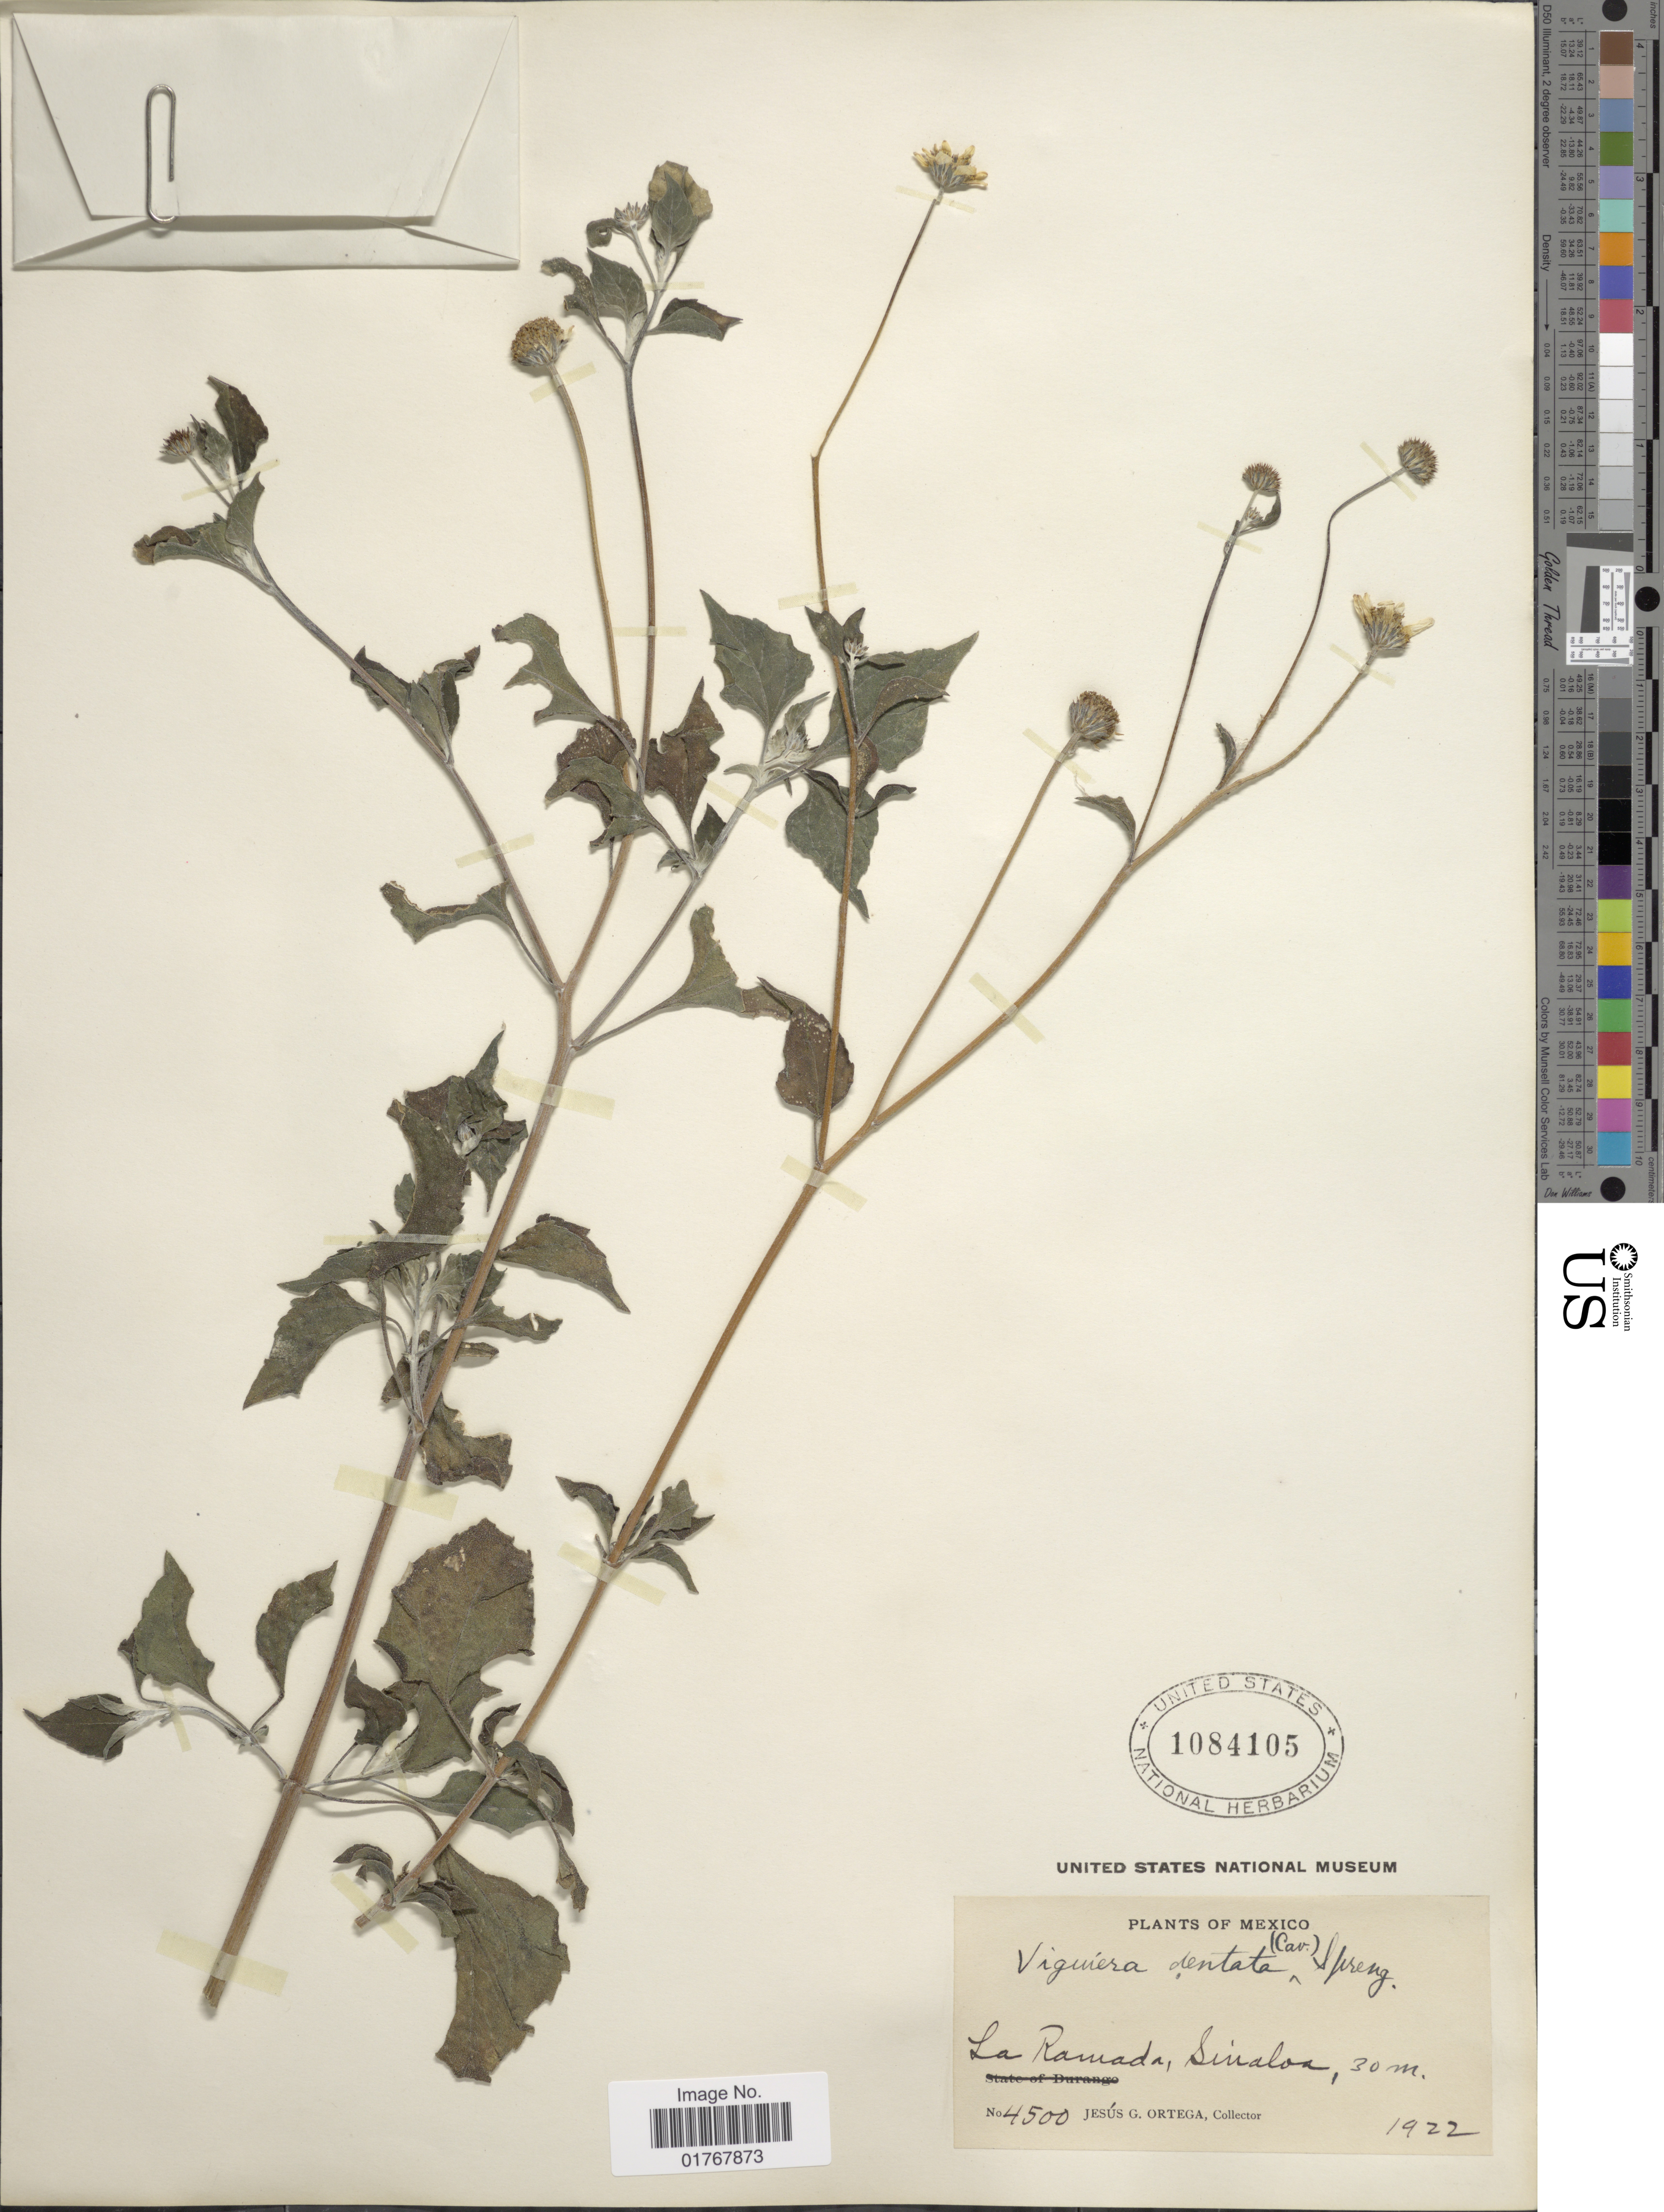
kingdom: Plantae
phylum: Tracheophyta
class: Magnoliopsida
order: Asterales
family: Asteraceae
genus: Viguiera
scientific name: Viguiera dentata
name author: (Cav.) Spreng.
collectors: J. Ortega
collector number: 4500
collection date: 1922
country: Mexico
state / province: Sinaloa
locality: La Ramada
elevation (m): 30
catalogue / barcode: US 1084105